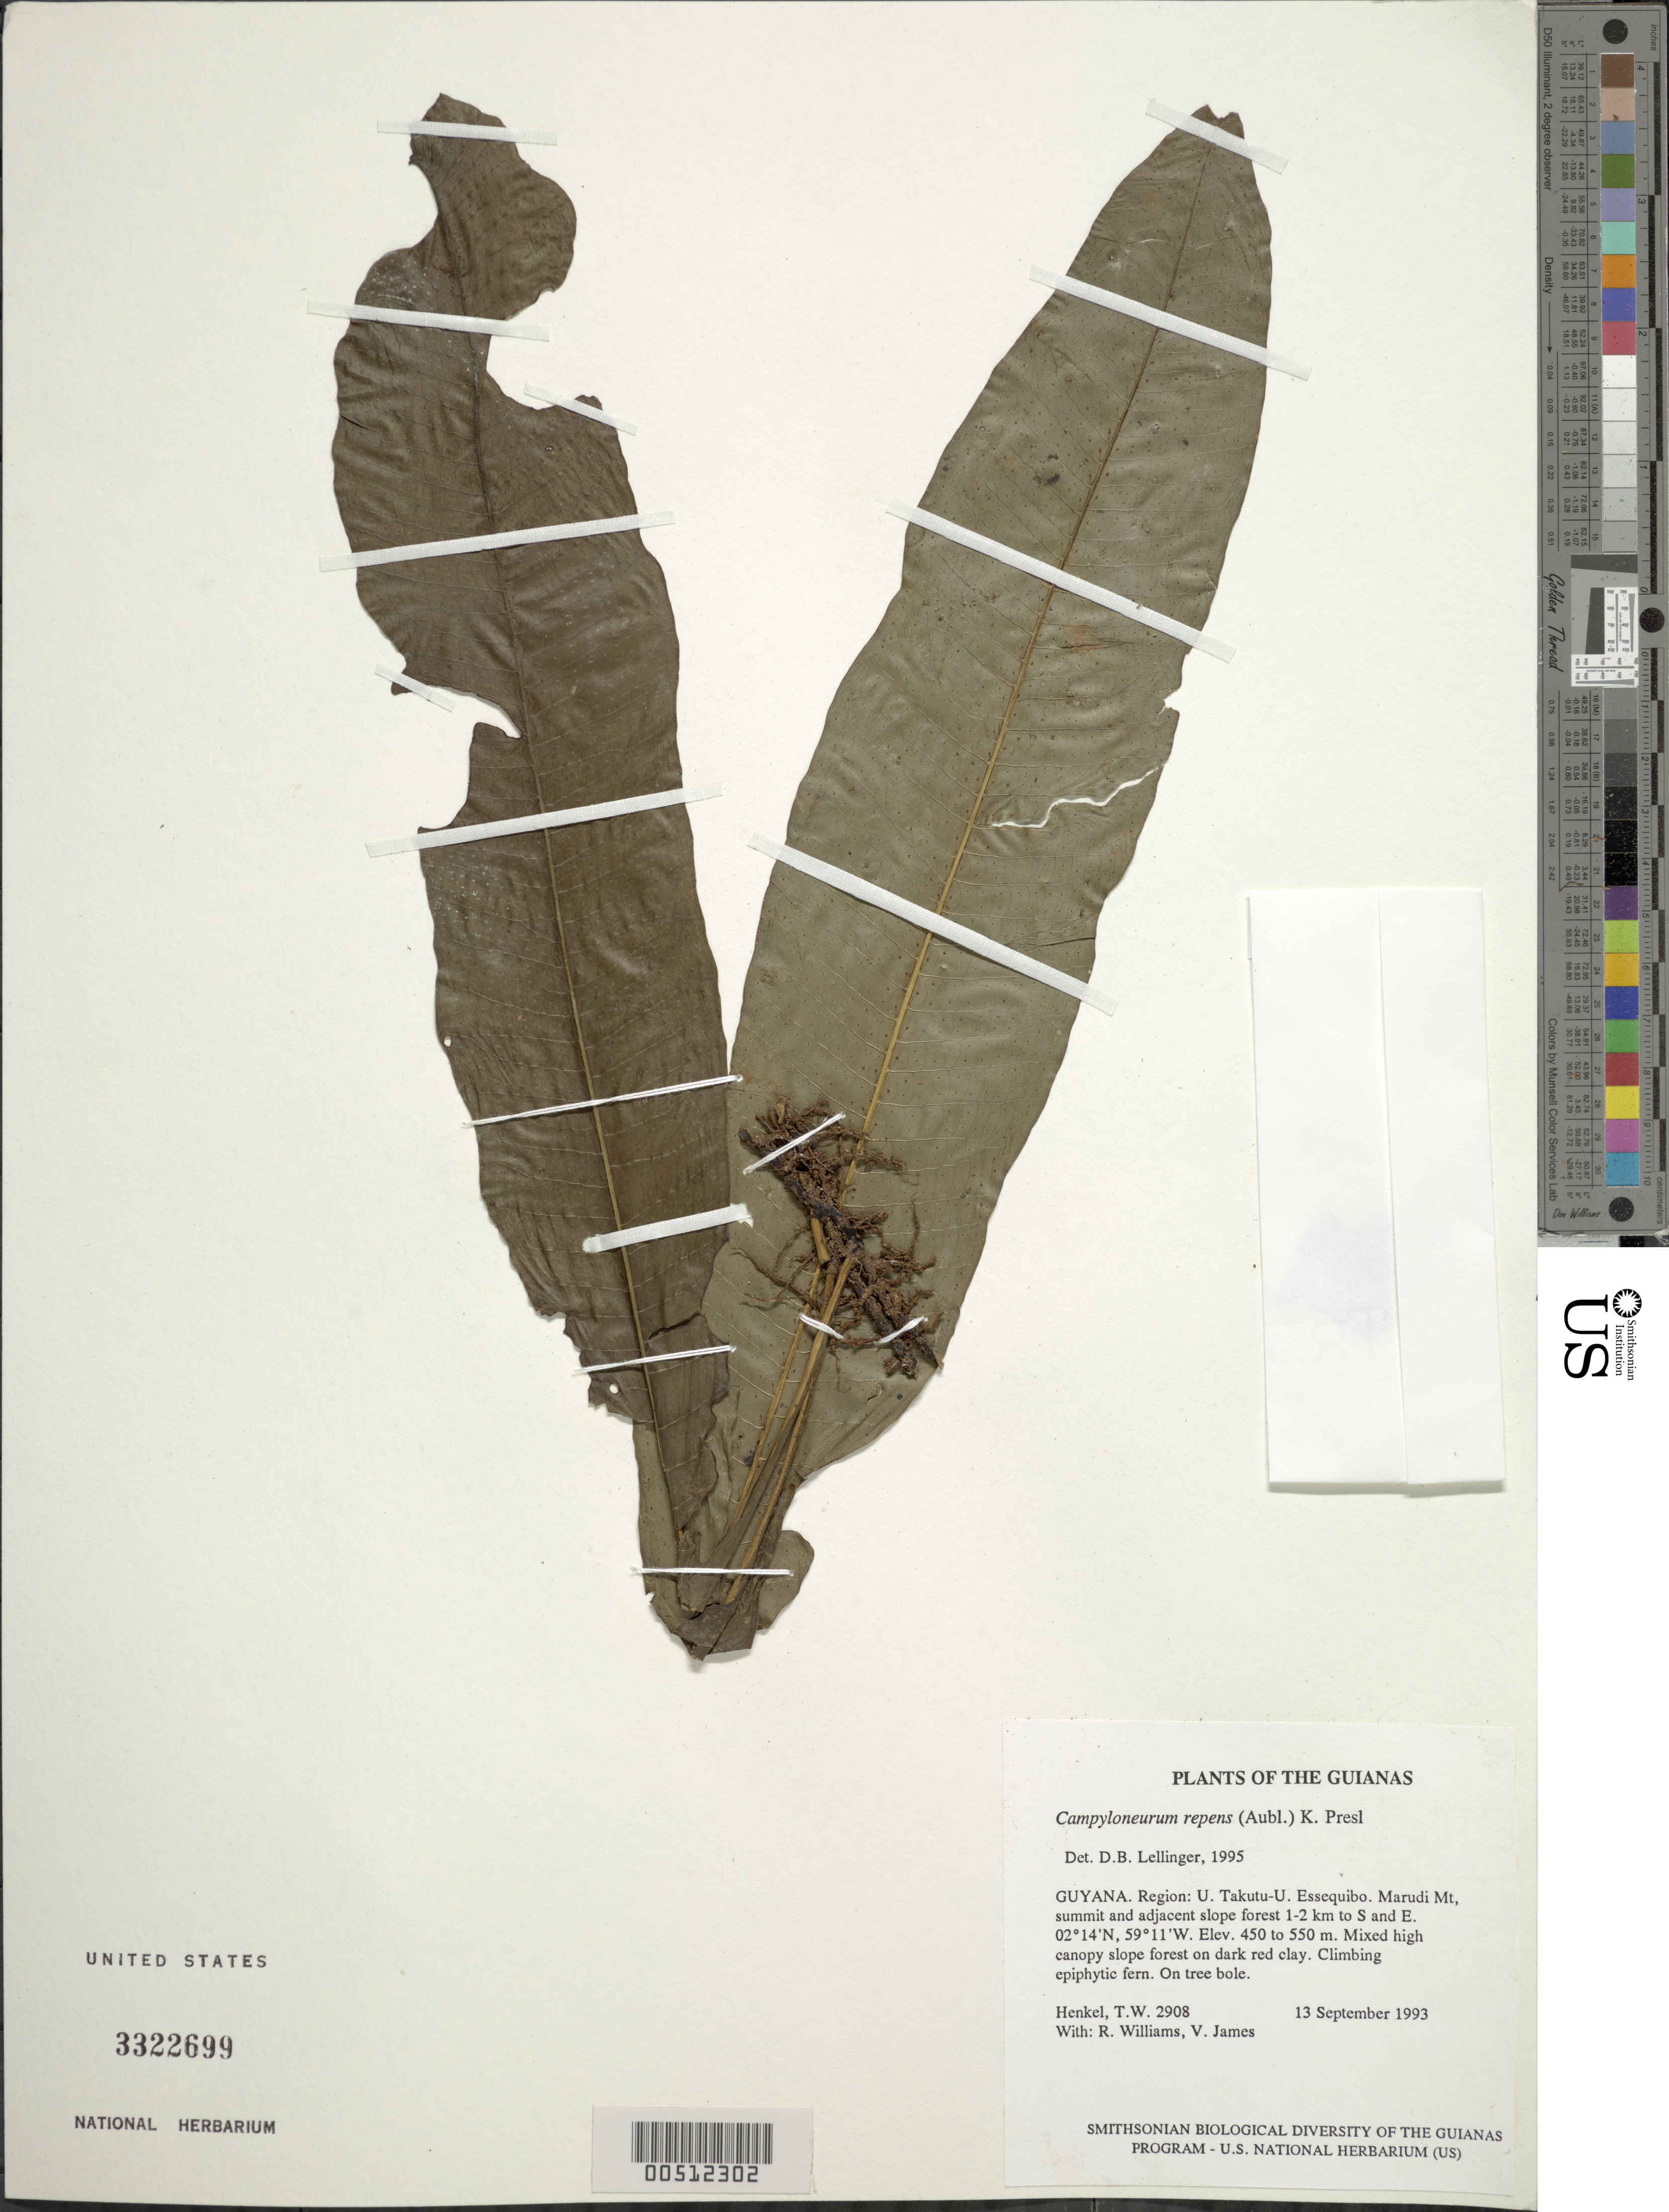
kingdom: Plantae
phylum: Tracheophyta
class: Polypodiopsida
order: Polypodiales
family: Polypodiaceae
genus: Campyloneurum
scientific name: Campyloneurum repens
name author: (Aubl.) C. Presl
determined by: Lellinger, David B., (BOT), Smithsonian Institution - National Museum of Natural History (UNITED STATES)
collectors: T. Henkel, R. Williams & V. James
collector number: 2908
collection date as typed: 13 September 1993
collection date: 1993-09-13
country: Guyana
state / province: U. Takutu-U. Essequibo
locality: Marudi Mt, summit and adjacent slope forest 1-2 km to S and E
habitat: Mixed high canopy slope forest on dark red clay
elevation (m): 450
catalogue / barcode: US 3322699